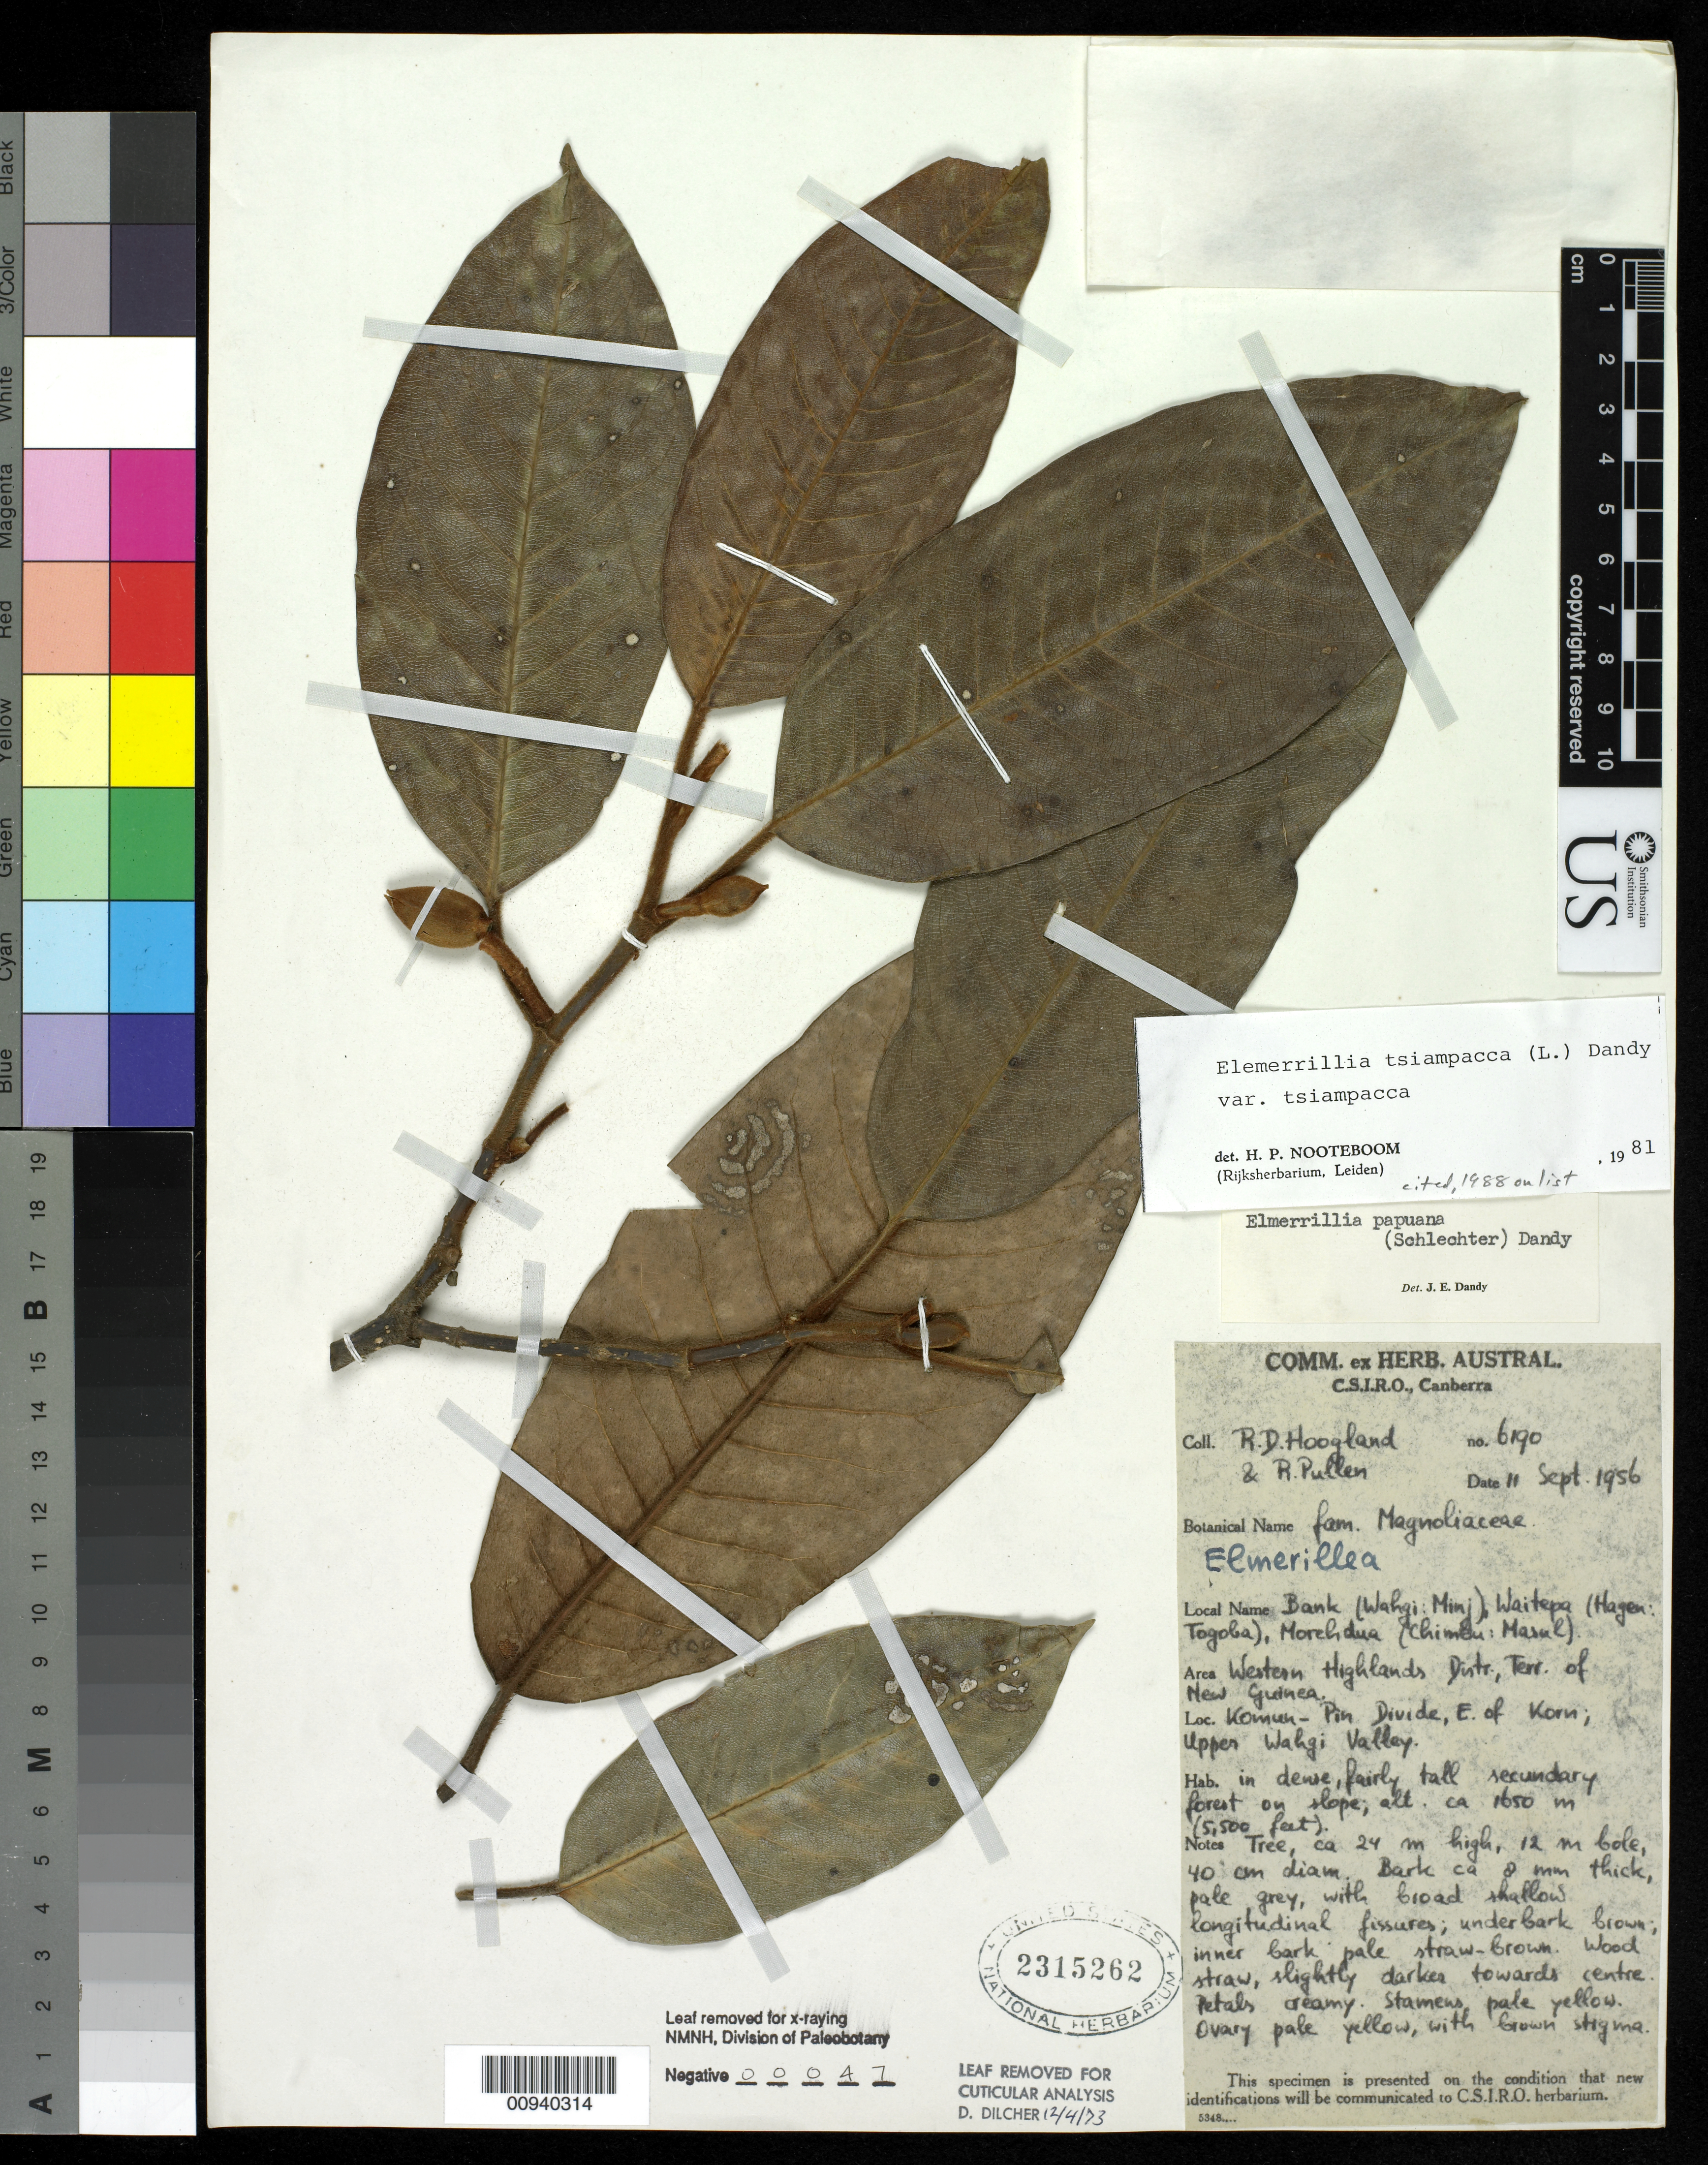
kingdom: Plantae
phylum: Tracheophyta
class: Magnoliopsida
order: Magnoliales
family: Magnoliaceae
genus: Magnolia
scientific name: Magnolia tsiampacca var. tsiampacca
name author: (L.) Figlar & Noot.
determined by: Strong, Mark T., (BOT), Smithsonian Institution - National Museum of Natural History (UNITED STATES)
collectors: R. D. Hoogland & R. Pullen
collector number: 6190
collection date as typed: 11 Sep 1956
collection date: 1956-09-11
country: Papua New Guinea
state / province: Western Highlands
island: New Guinea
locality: Komuu - Pin Divide, E. of Koru; Upper Wahgi Valley.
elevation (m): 1650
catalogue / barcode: US 2315262